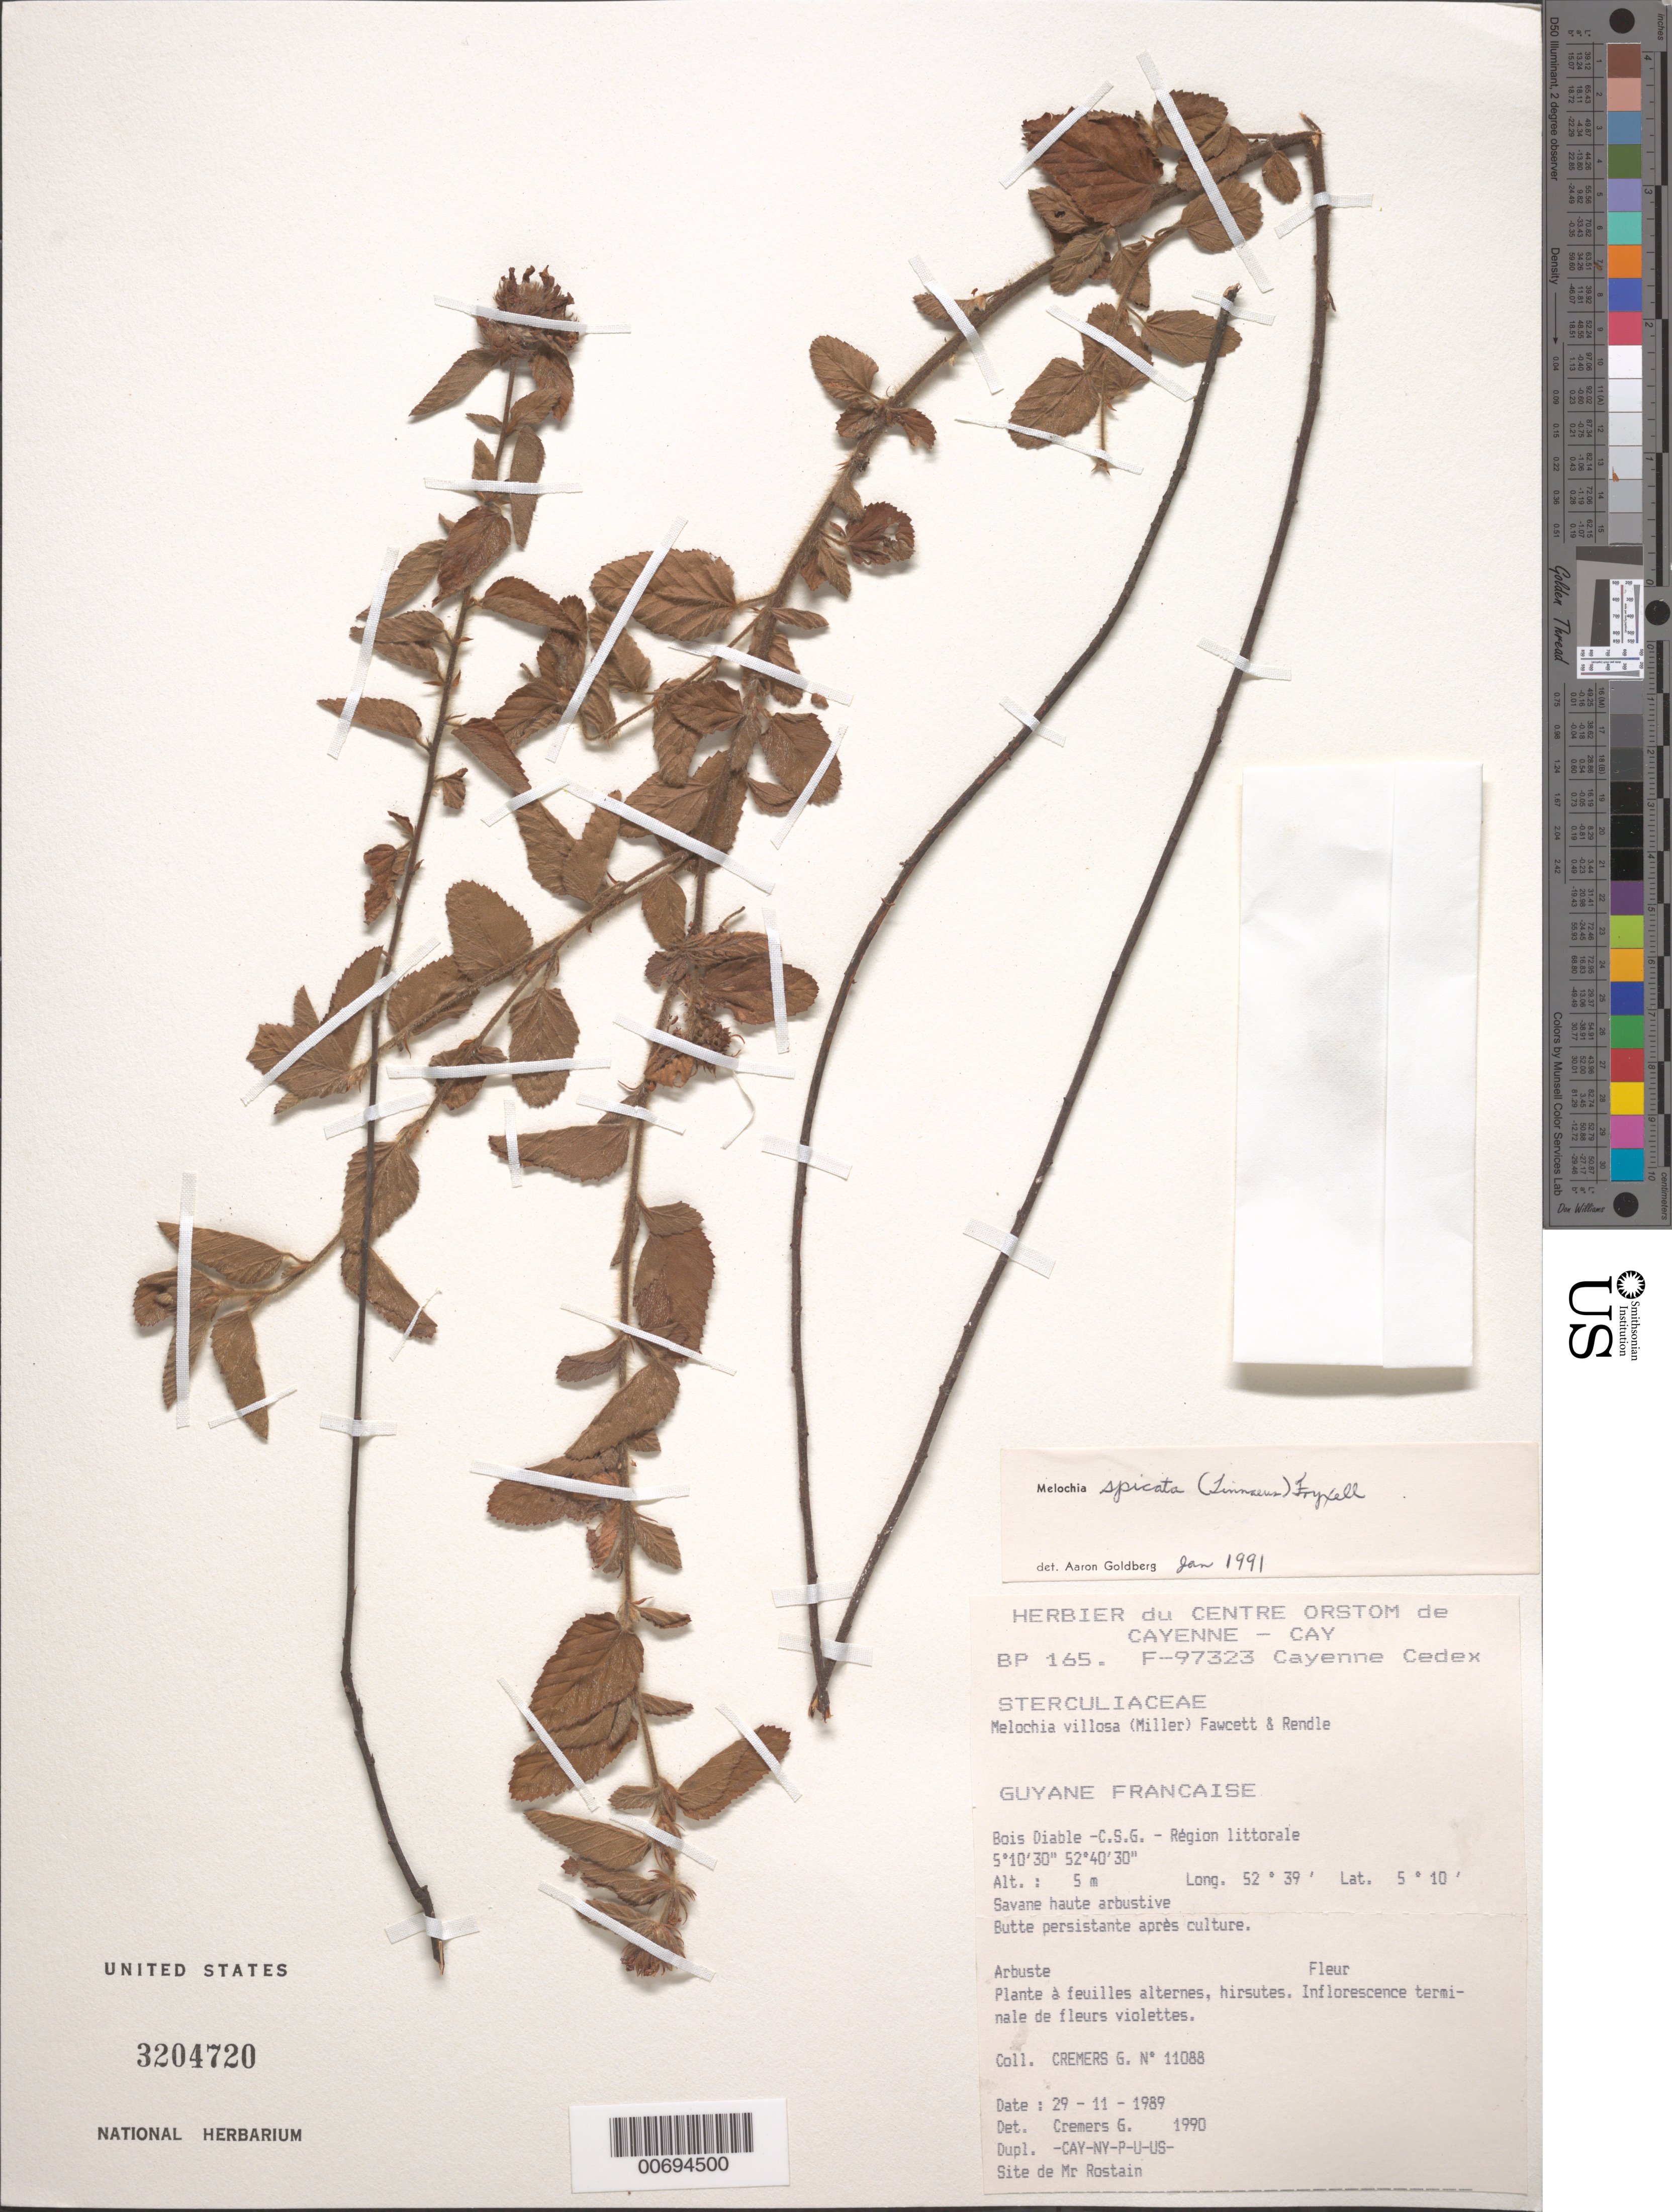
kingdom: Plantae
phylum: Tracheophyta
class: Magnoliopsida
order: Malvales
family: Malvaceae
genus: Melochia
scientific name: Melochia spicata var. spicata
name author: (L.) Fryxell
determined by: Dorr, L. J., (BOT), Smithsonian Institution - National Museum of Natural History (UNITED STATES)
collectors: G. Cremers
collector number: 11088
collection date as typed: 29-Nov-89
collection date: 1989-11-29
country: French Guiana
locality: Bois Diable, C.S.G.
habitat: Région littorale, savane haute arbustive, butte persistante apres culture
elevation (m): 5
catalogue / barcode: US 3204720